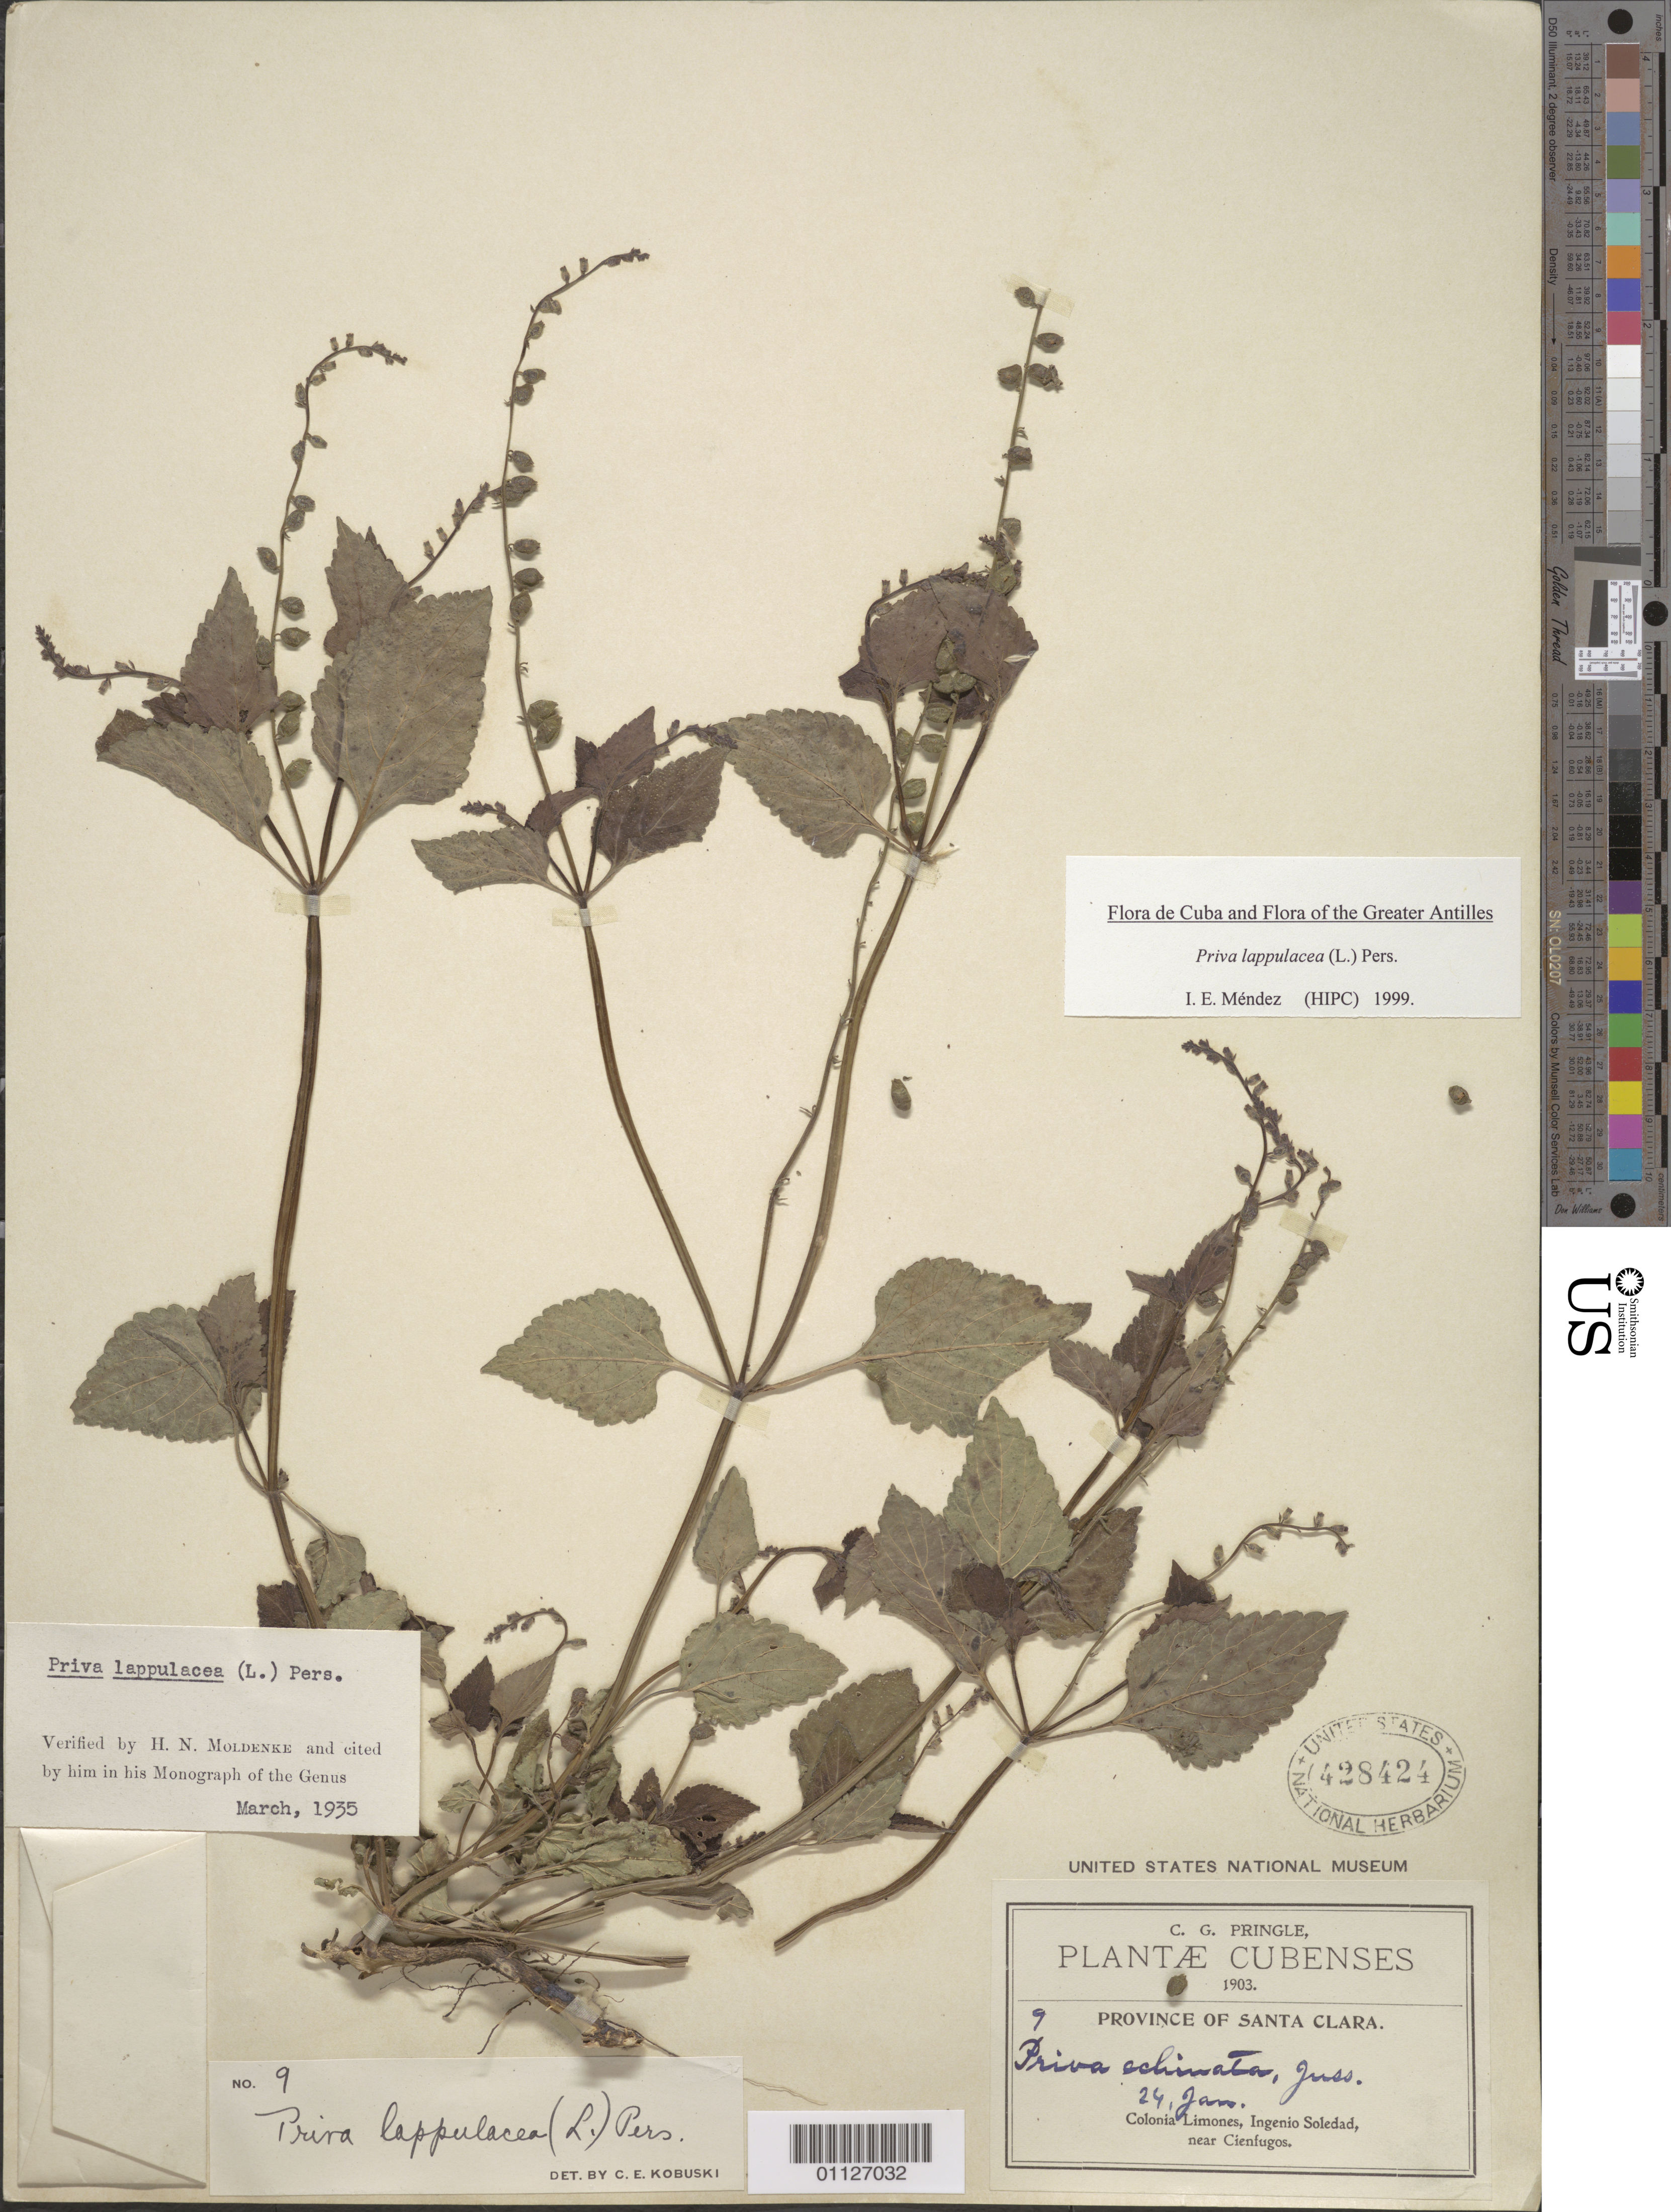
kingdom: Plantae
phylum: Tracheophyta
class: Magnoliopsida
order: Lamiales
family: Verbenaceae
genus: Priva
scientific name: Priva lappulacea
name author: (L.) Pers.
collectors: C. G. Pringle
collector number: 9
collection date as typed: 24 Jan 1903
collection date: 1903-01-24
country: Cuba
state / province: Cienfuegos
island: Cuba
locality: Colonia Limones, Ingenio Soledad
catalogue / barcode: US 428424